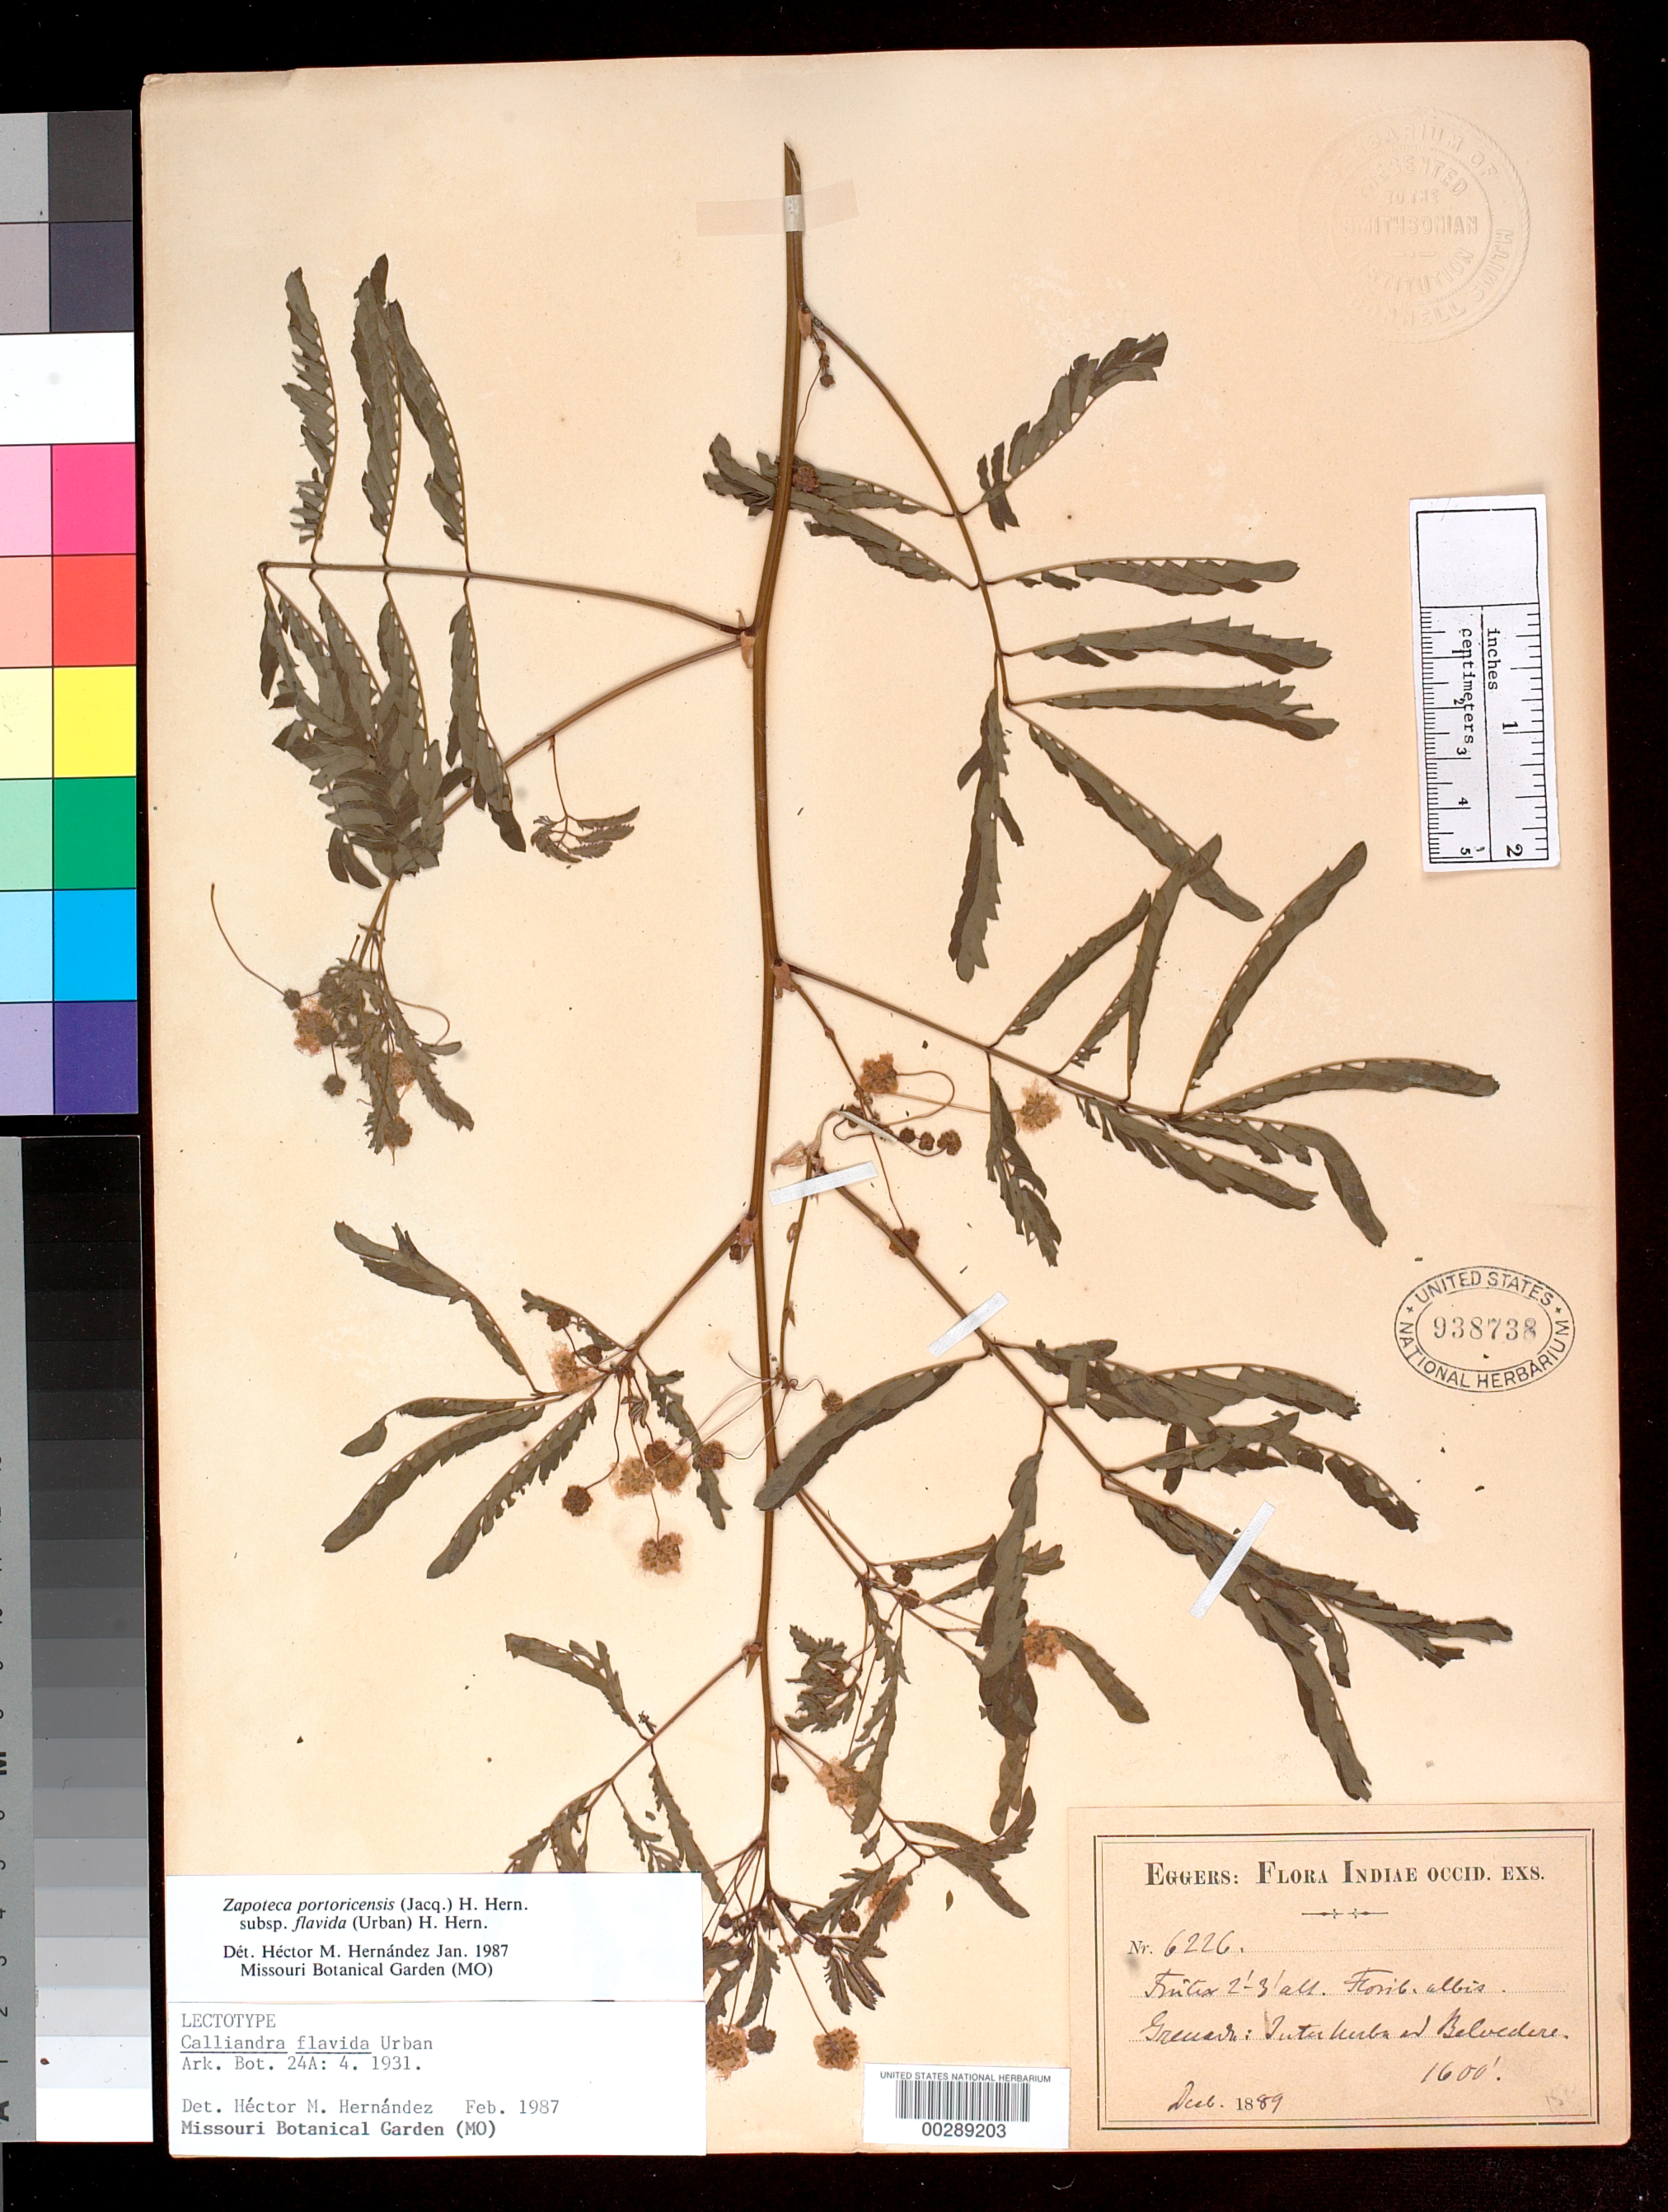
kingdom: Plantae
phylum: Tracheophyta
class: Magnoliopsida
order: Fabales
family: Fabaceae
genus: Calliandra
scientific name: Calliandra flavida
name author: Urb.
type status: Lectotype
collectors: H. F. A. von Eggers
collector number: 6226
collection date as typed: Dec 1889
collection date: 1889-12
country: Grenada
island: Windward Is.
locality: Monte Morne au Camp.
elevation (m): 450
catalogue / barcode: US 938738